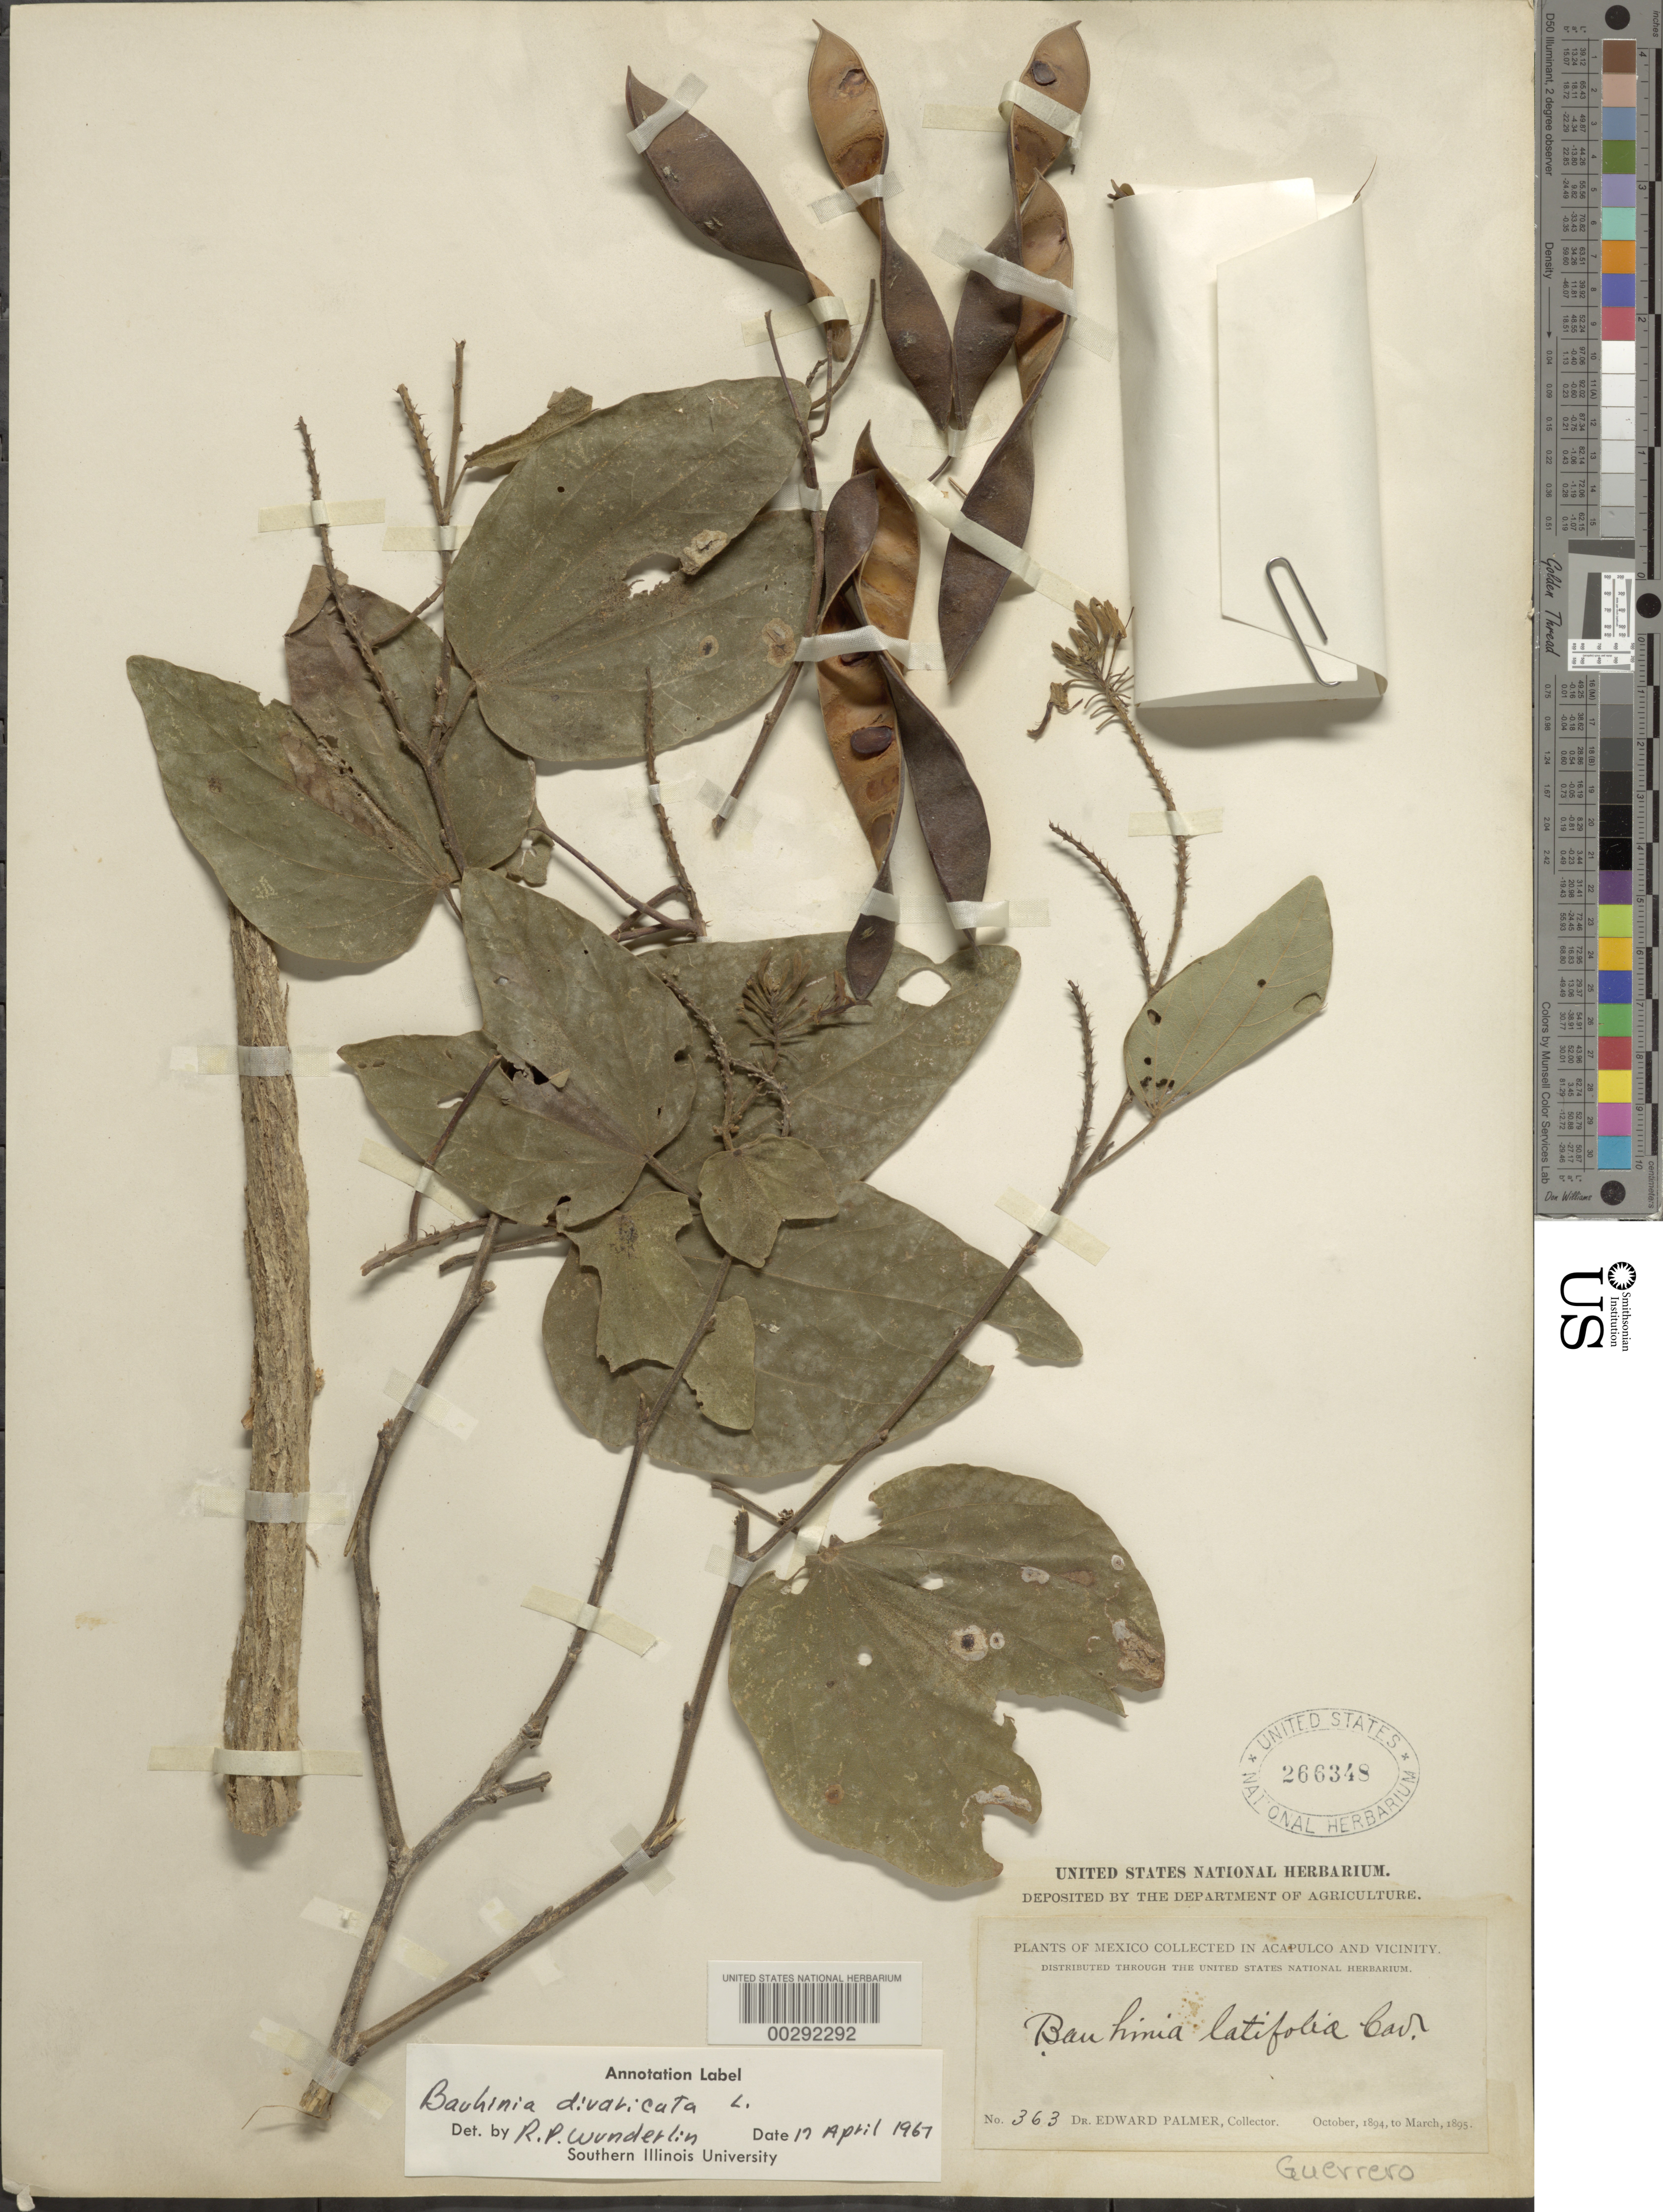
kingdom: Plantae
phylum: Tracheophyta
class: Magnoliopsida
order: Fabales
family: Fabaceae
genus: Bauhinia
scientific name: Bauhinia divaricata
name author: L.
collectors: E. Palmer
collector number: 363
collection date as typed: Oct 1894 to -- Mar 1895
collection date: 1894-10/1895-03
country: Mexico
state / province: Guerrero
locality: Acapulco and vicinity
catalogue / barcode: US 266348